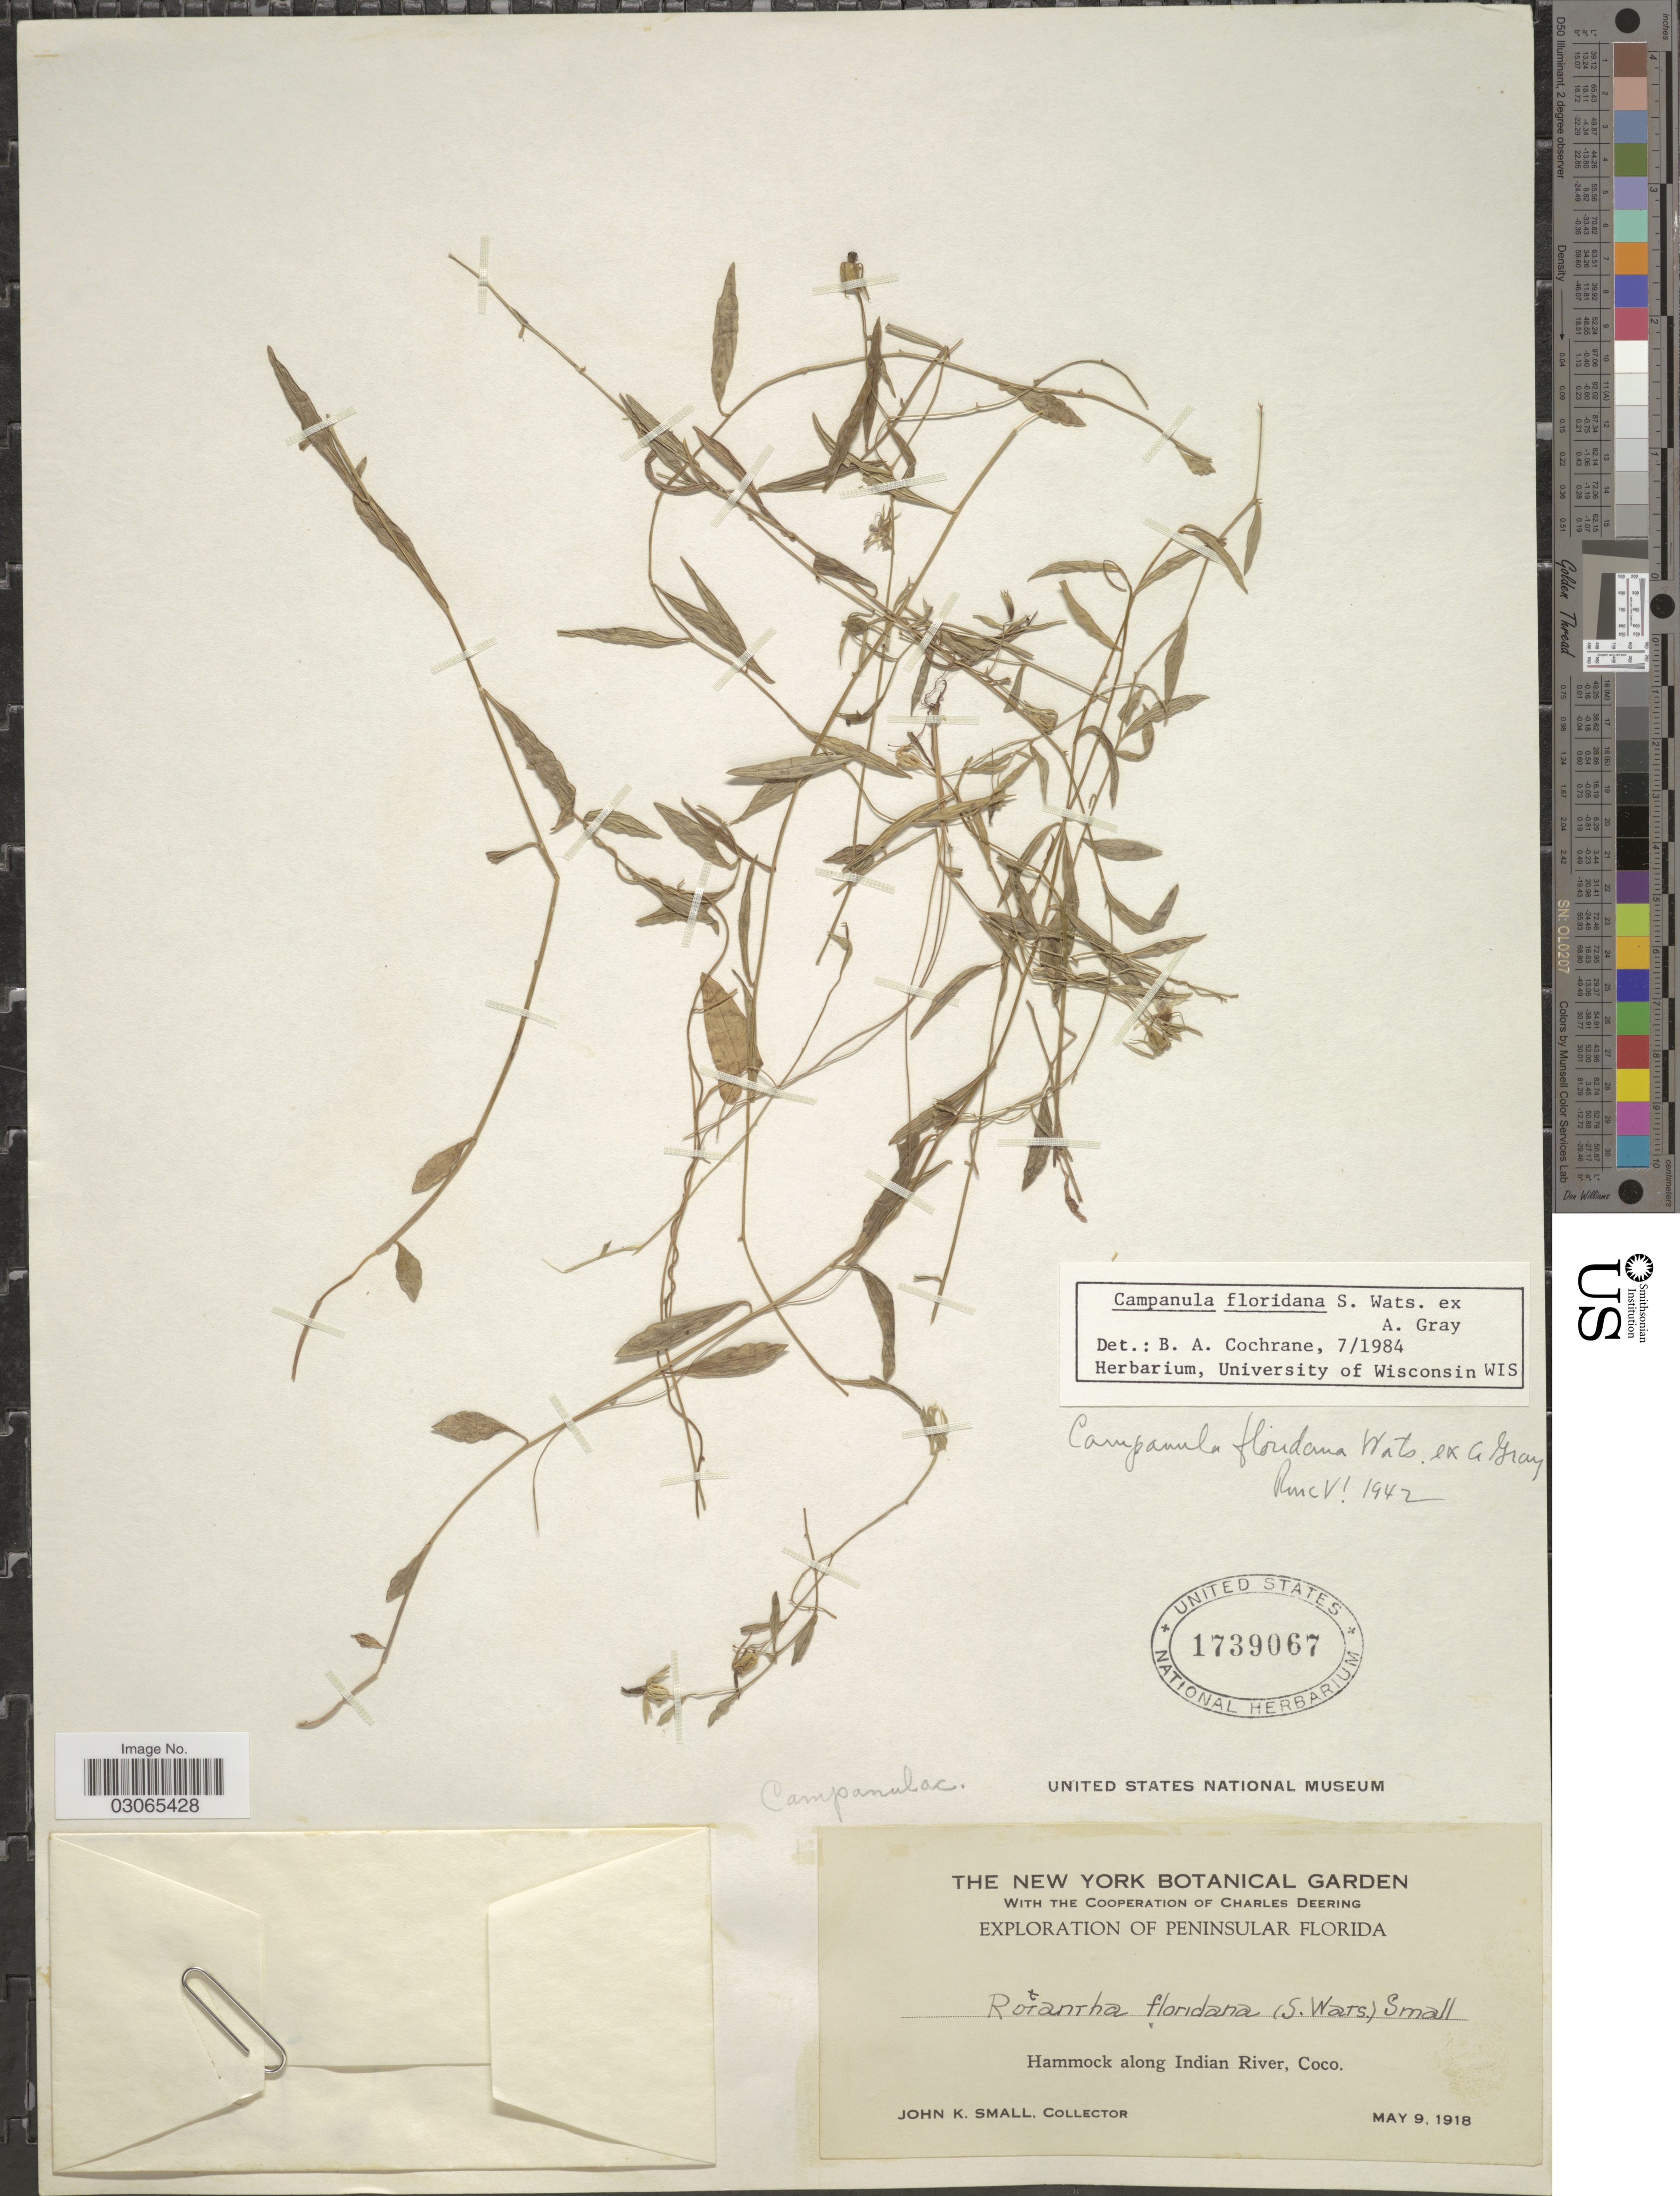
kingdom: Plantae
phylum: Tracheophyta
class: Magnoliopsida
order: Asterales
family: Campanulaceae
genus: Campanula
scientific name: Campanula floridana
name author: S. Watson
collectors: J. K. Small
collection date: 1918-05-09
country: United States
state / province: Florida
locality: Peninsular Florida. Hammock along Indian River, Coco.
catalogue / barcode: US 1739067